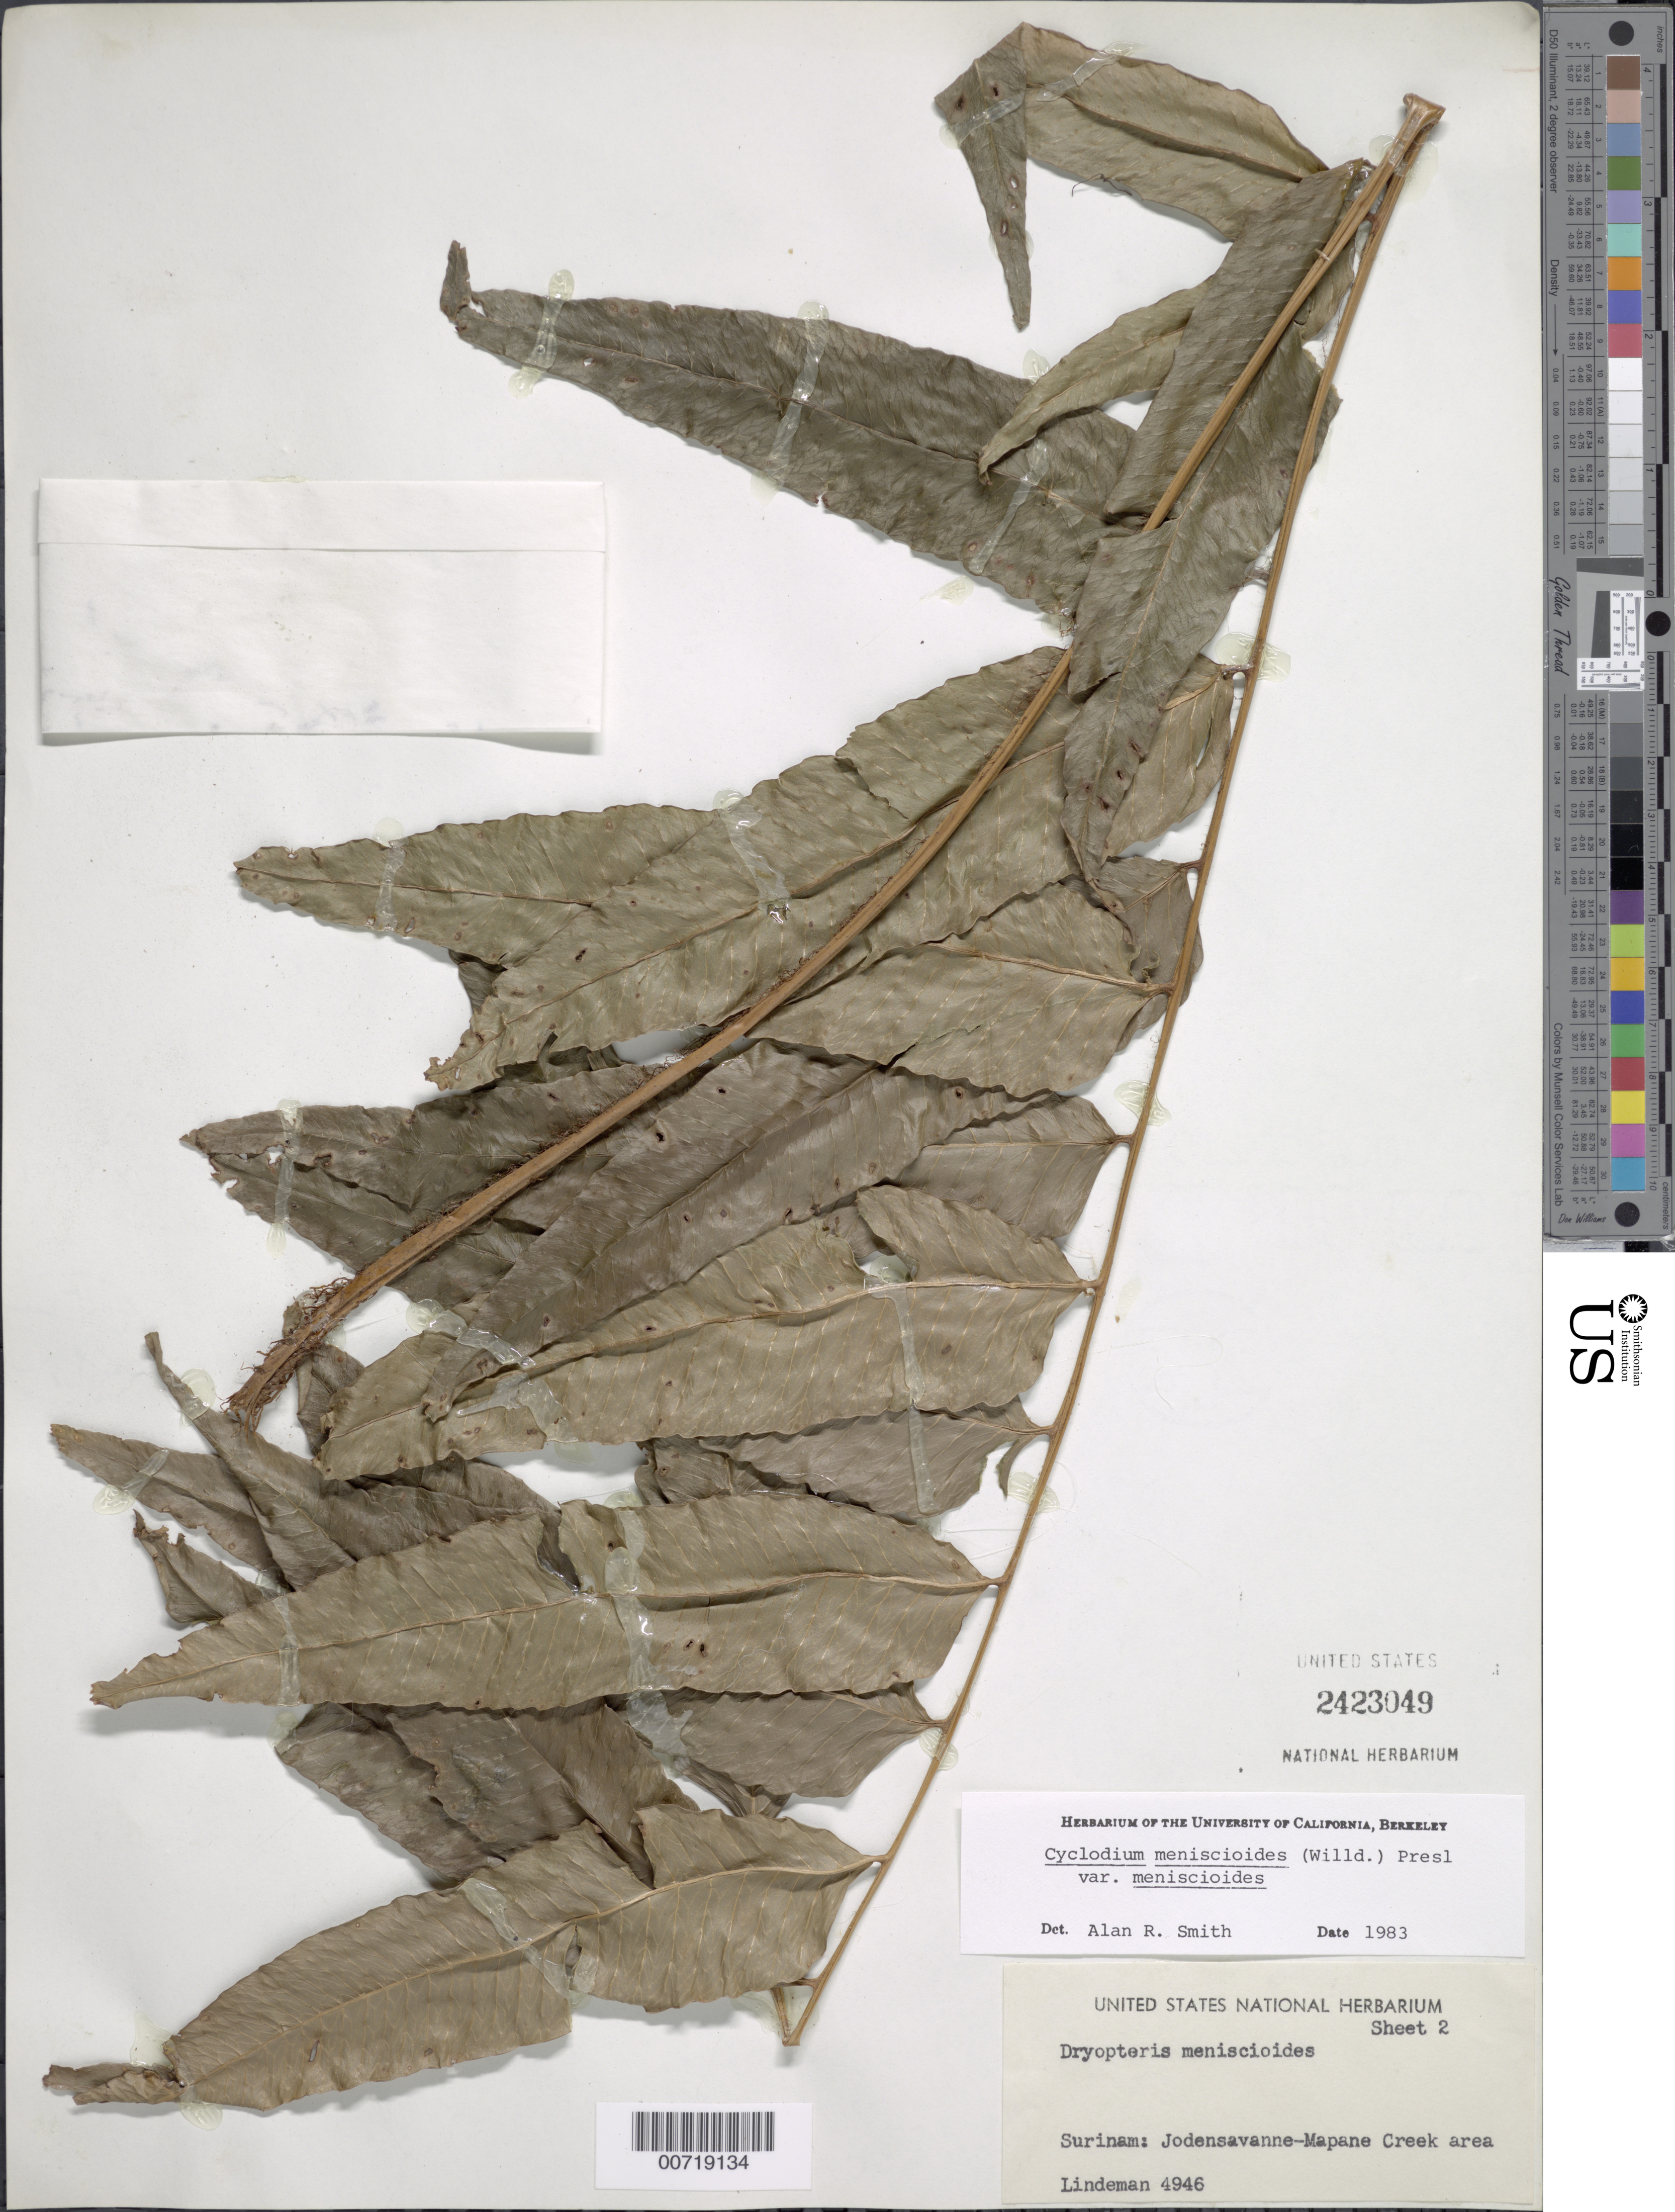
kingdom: Plantae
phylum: Tracheophyta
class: Polypodiopsida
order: Polypodiales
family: Dryopteridaceae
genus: Cyclodium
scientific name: Cyclodium meniscioides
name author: (Willd.) C. Presl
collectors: -. Lindeman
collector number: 4946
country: Suriname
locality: Jodensavanne0Mapane Creek area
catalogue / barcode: US 2423049